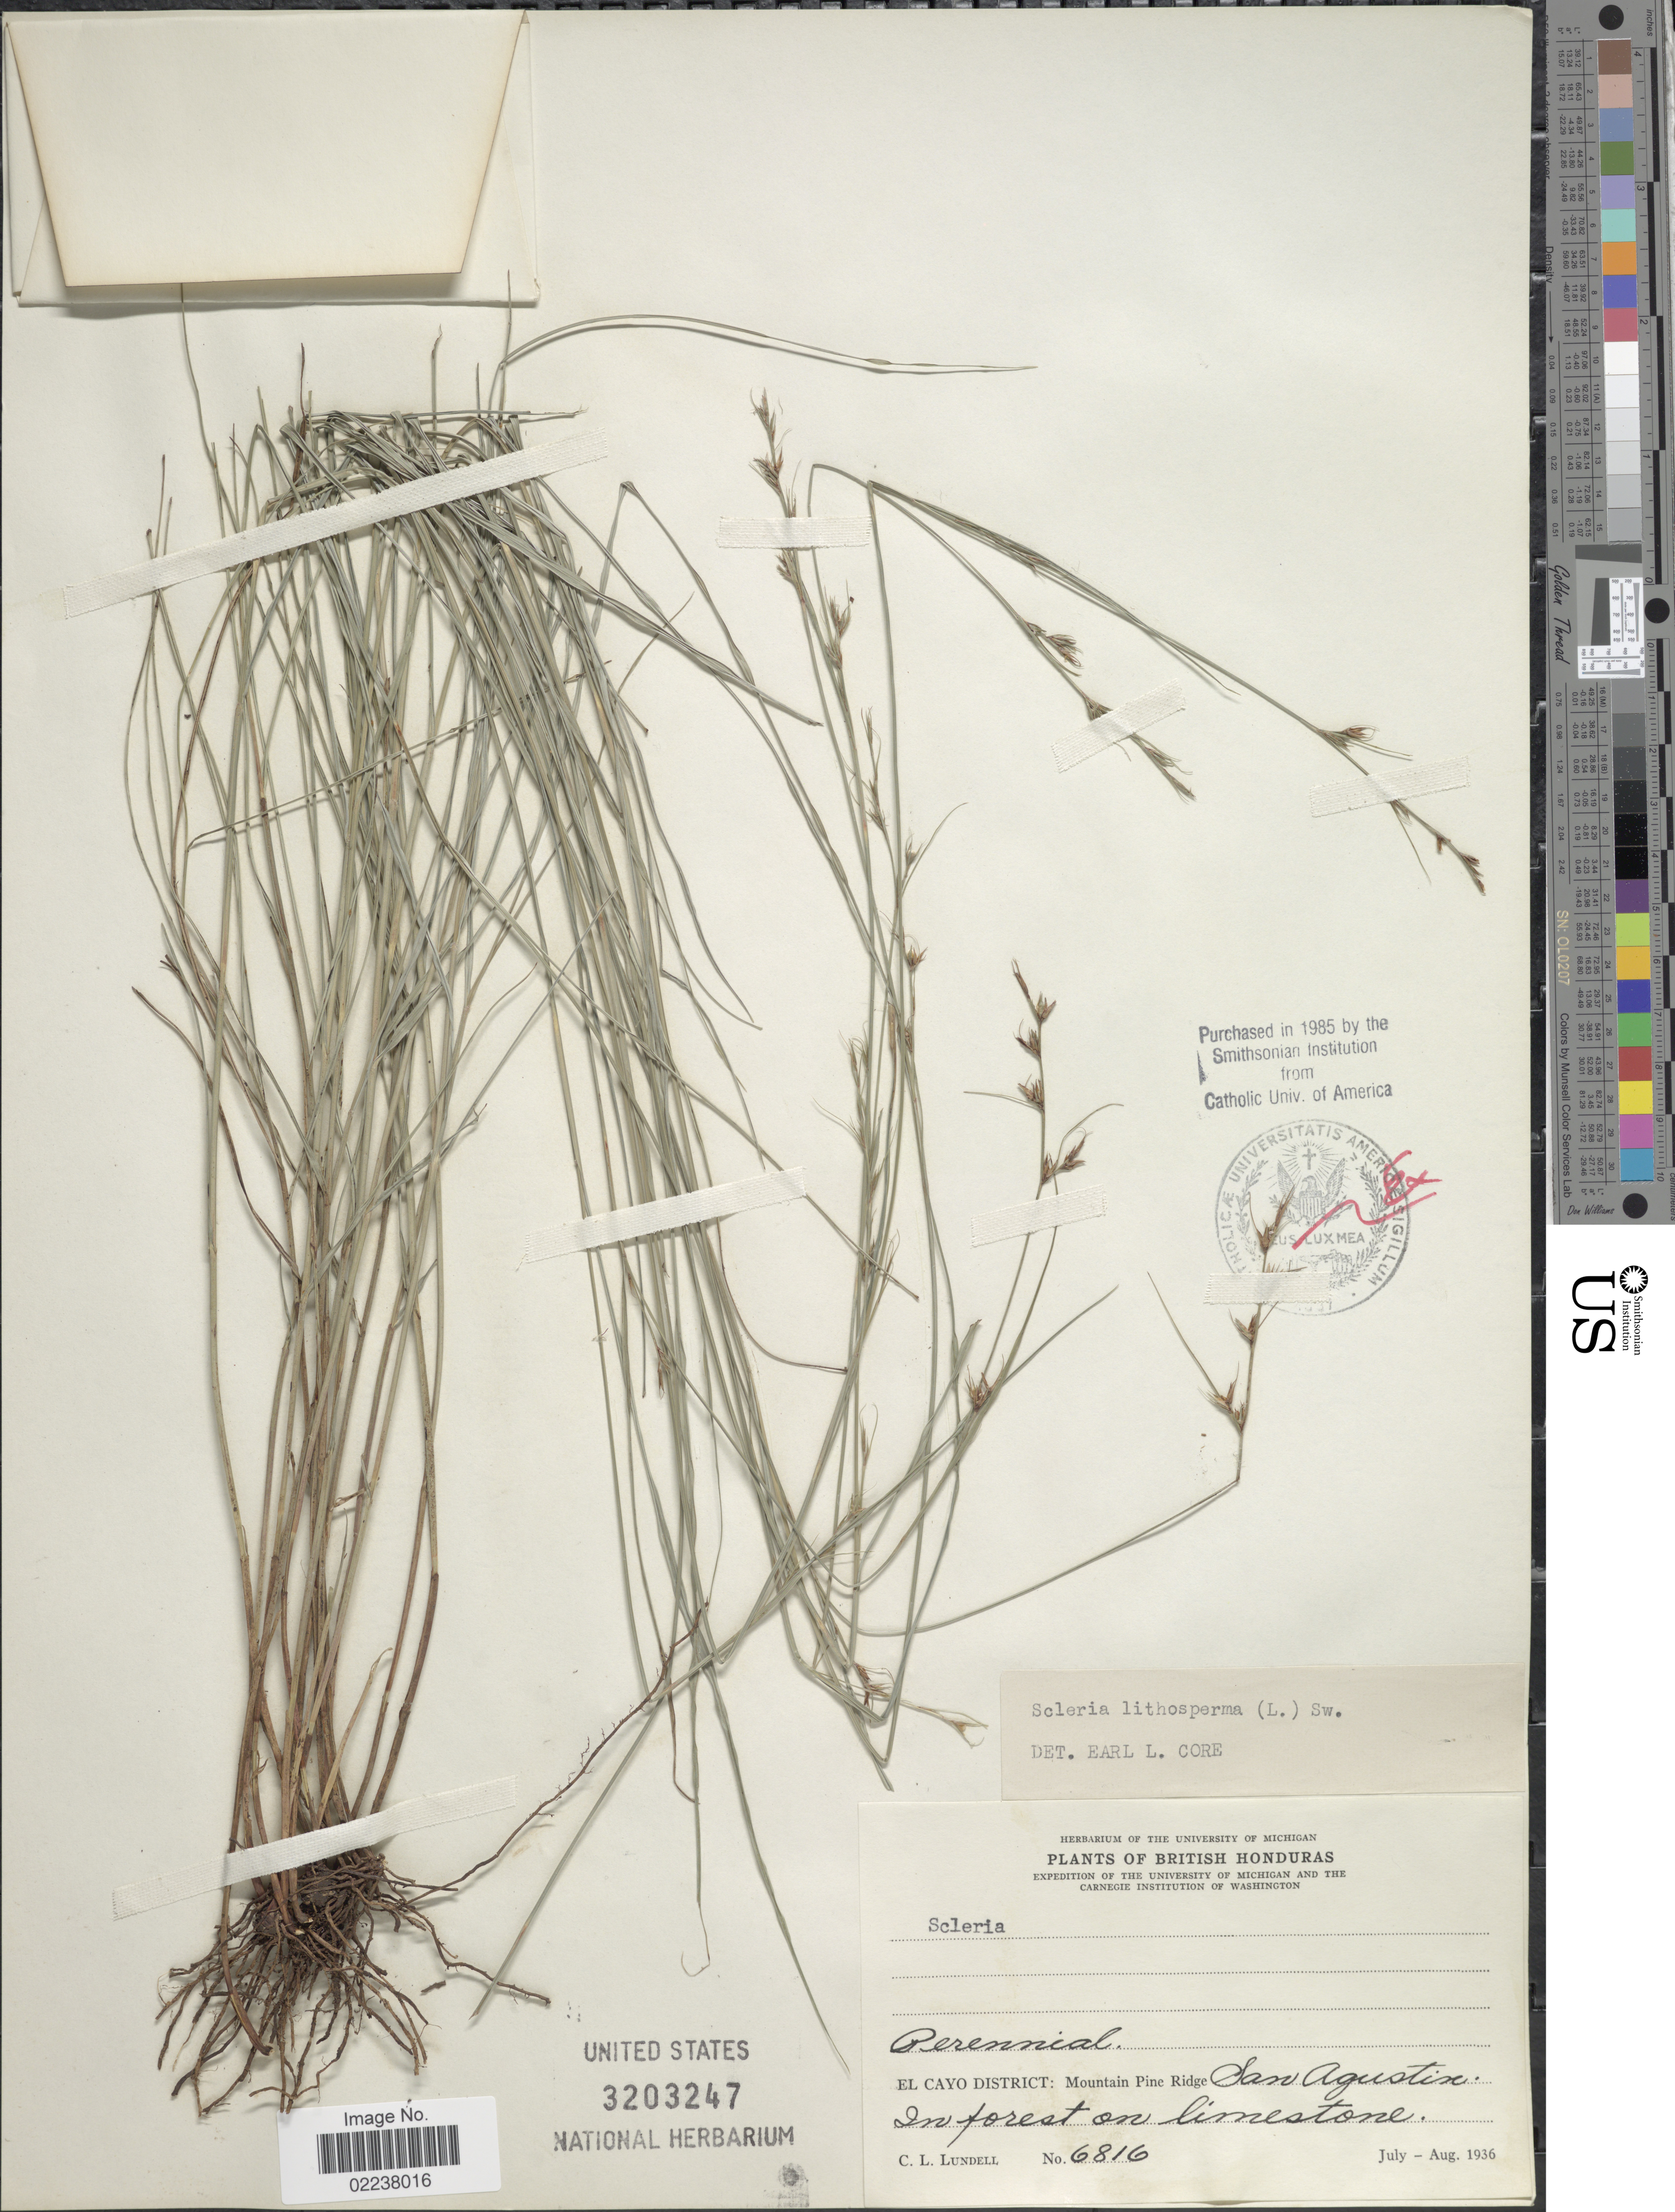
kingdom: Plantae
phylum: Tracheophyta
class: Liliopsida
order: Poales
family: Cyperaceae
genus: Scleria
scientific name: Scleria lithosperma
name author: (L.) Sw.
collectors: C. L. Lundell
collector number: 6816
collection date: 1936-07/1936-08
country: Belize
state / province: Cayo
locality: El Cayo District: Mountain Pine Ridge, San Agustin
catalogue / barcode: US 3203247